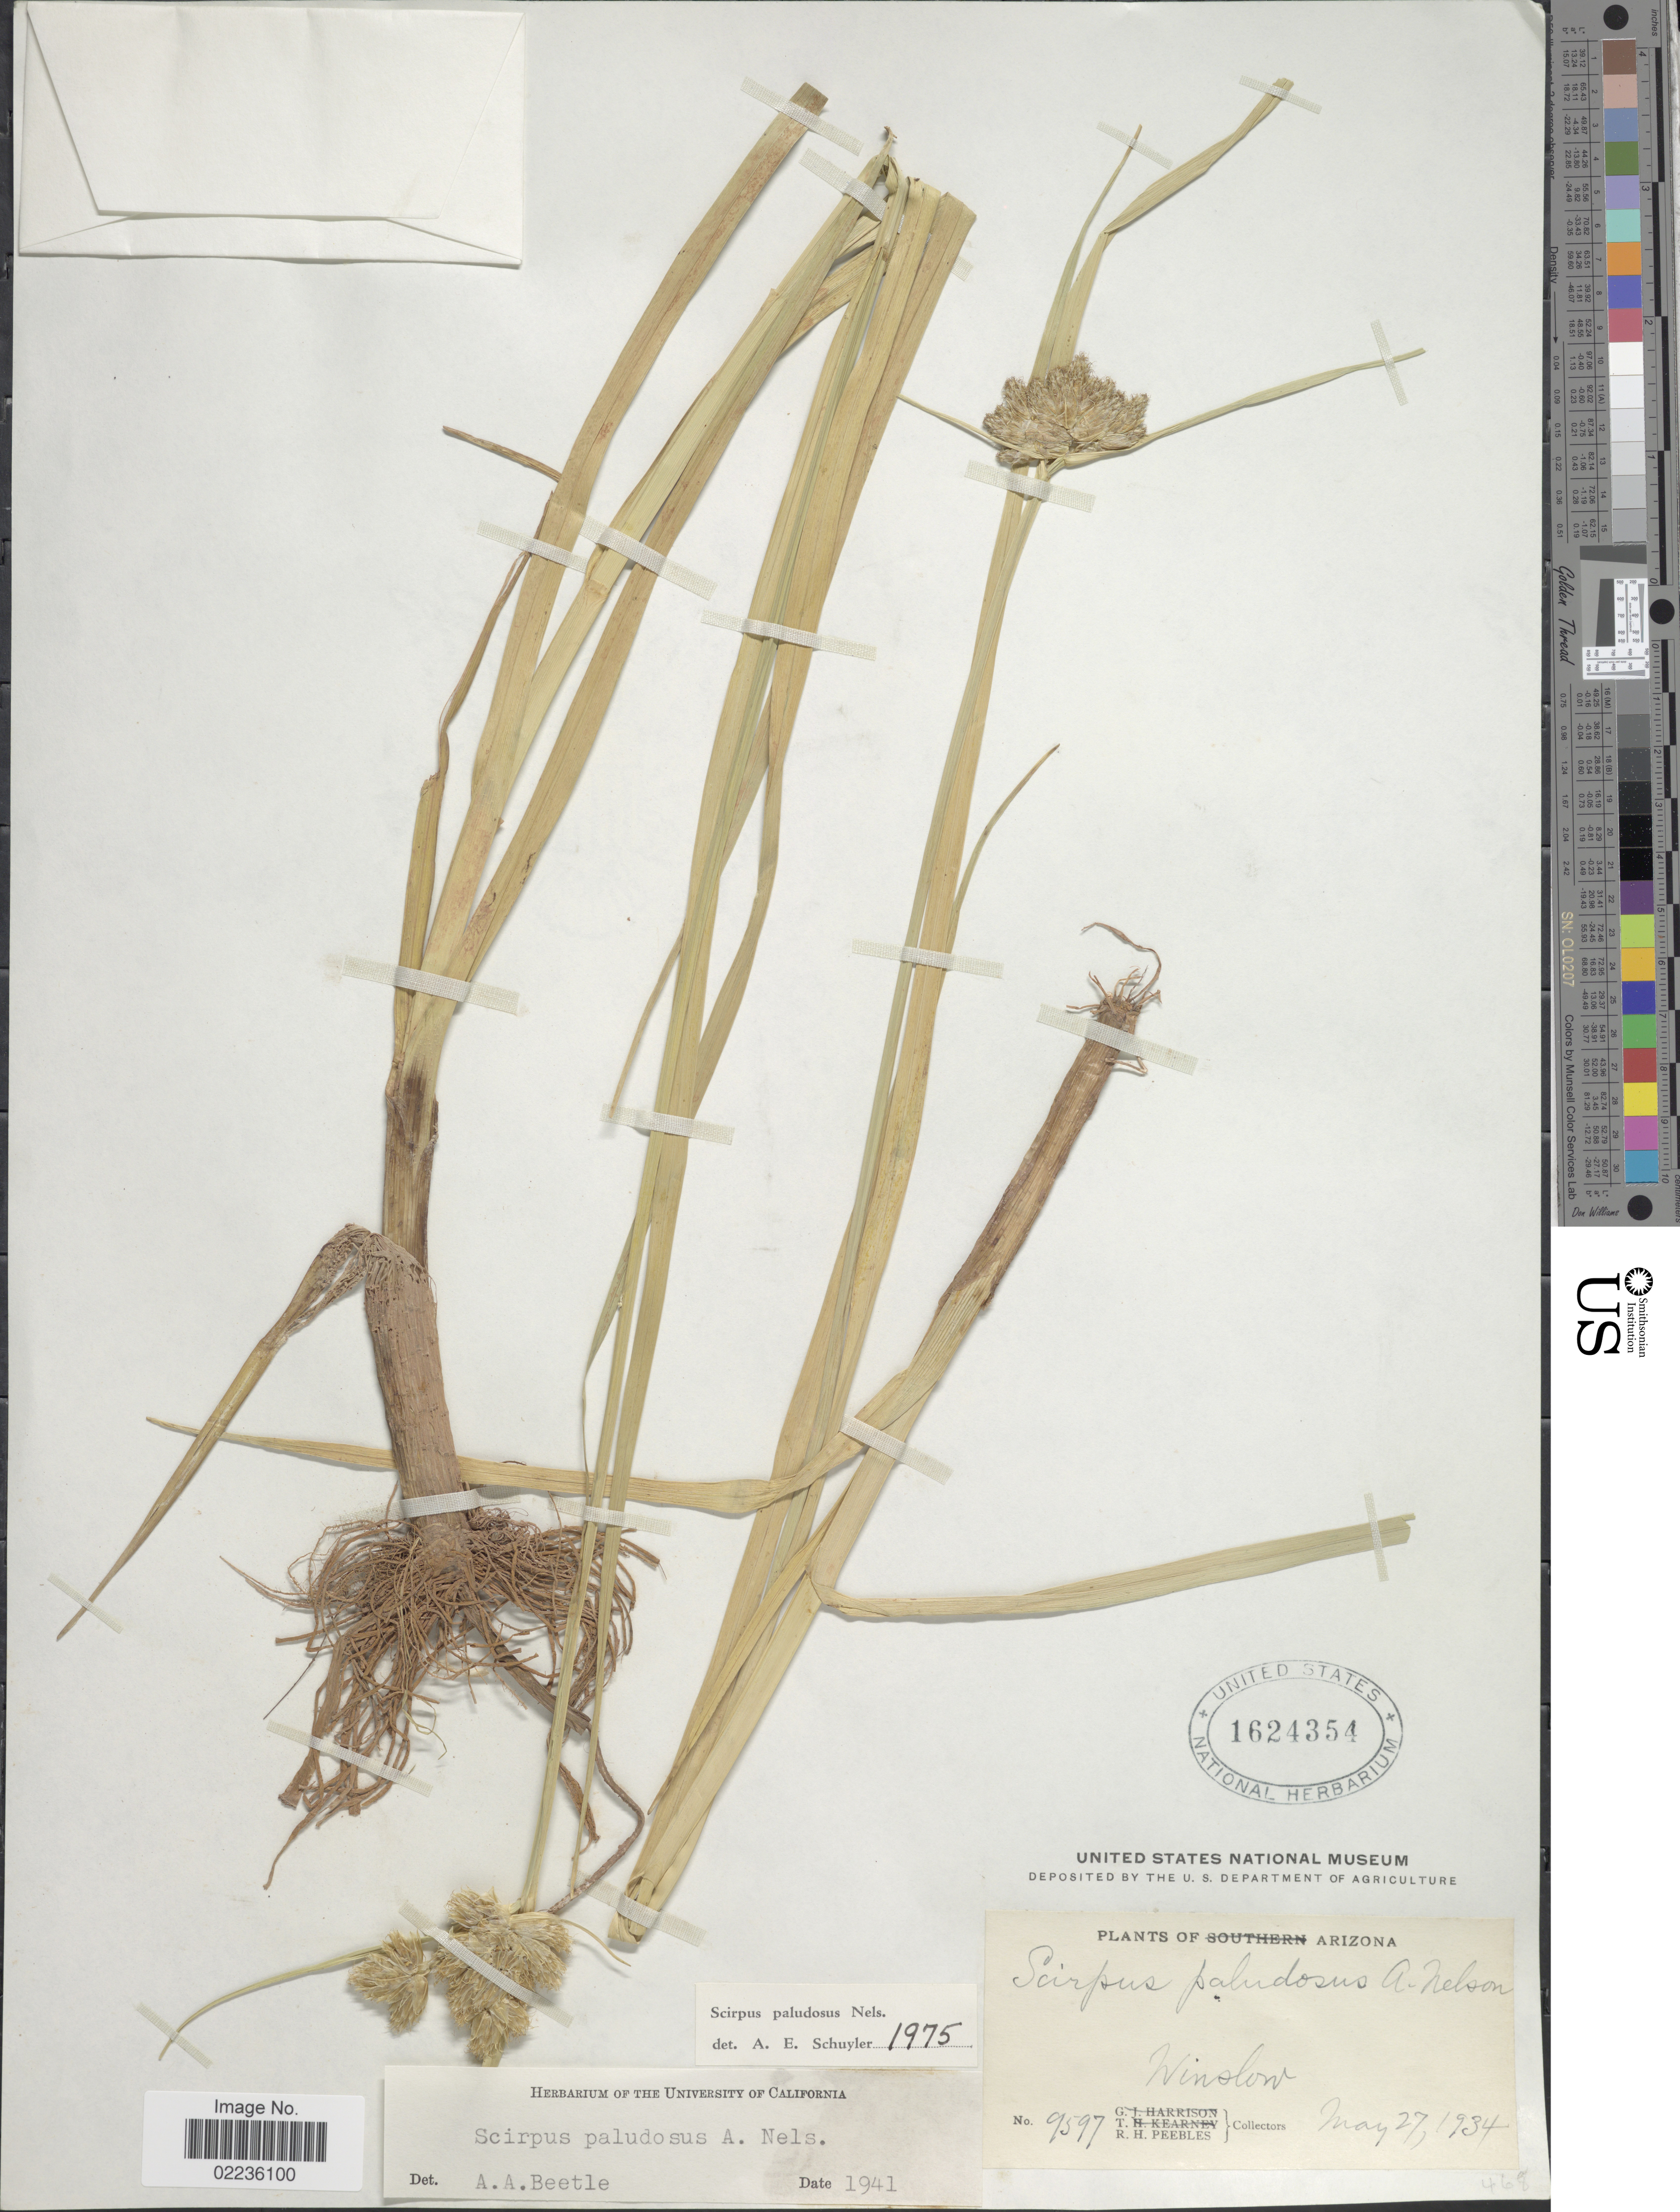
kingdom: Plantae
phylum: Tracheophyta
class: Liliopsida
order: Poales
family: Cyperaceae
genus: Bolboschoenus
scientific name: Bolboschoenus maritimus subsp. paludosus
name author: (A. Nelson) T. Koyama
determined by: Strong, M. T., (US), Smithsonian Institution - National Museum of Natural History (UNITED STATES)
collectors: R. H. Peebles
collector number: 9597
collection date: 1934-05-27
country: United States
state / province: Arizona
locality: Winslow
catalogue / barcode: US 1624354